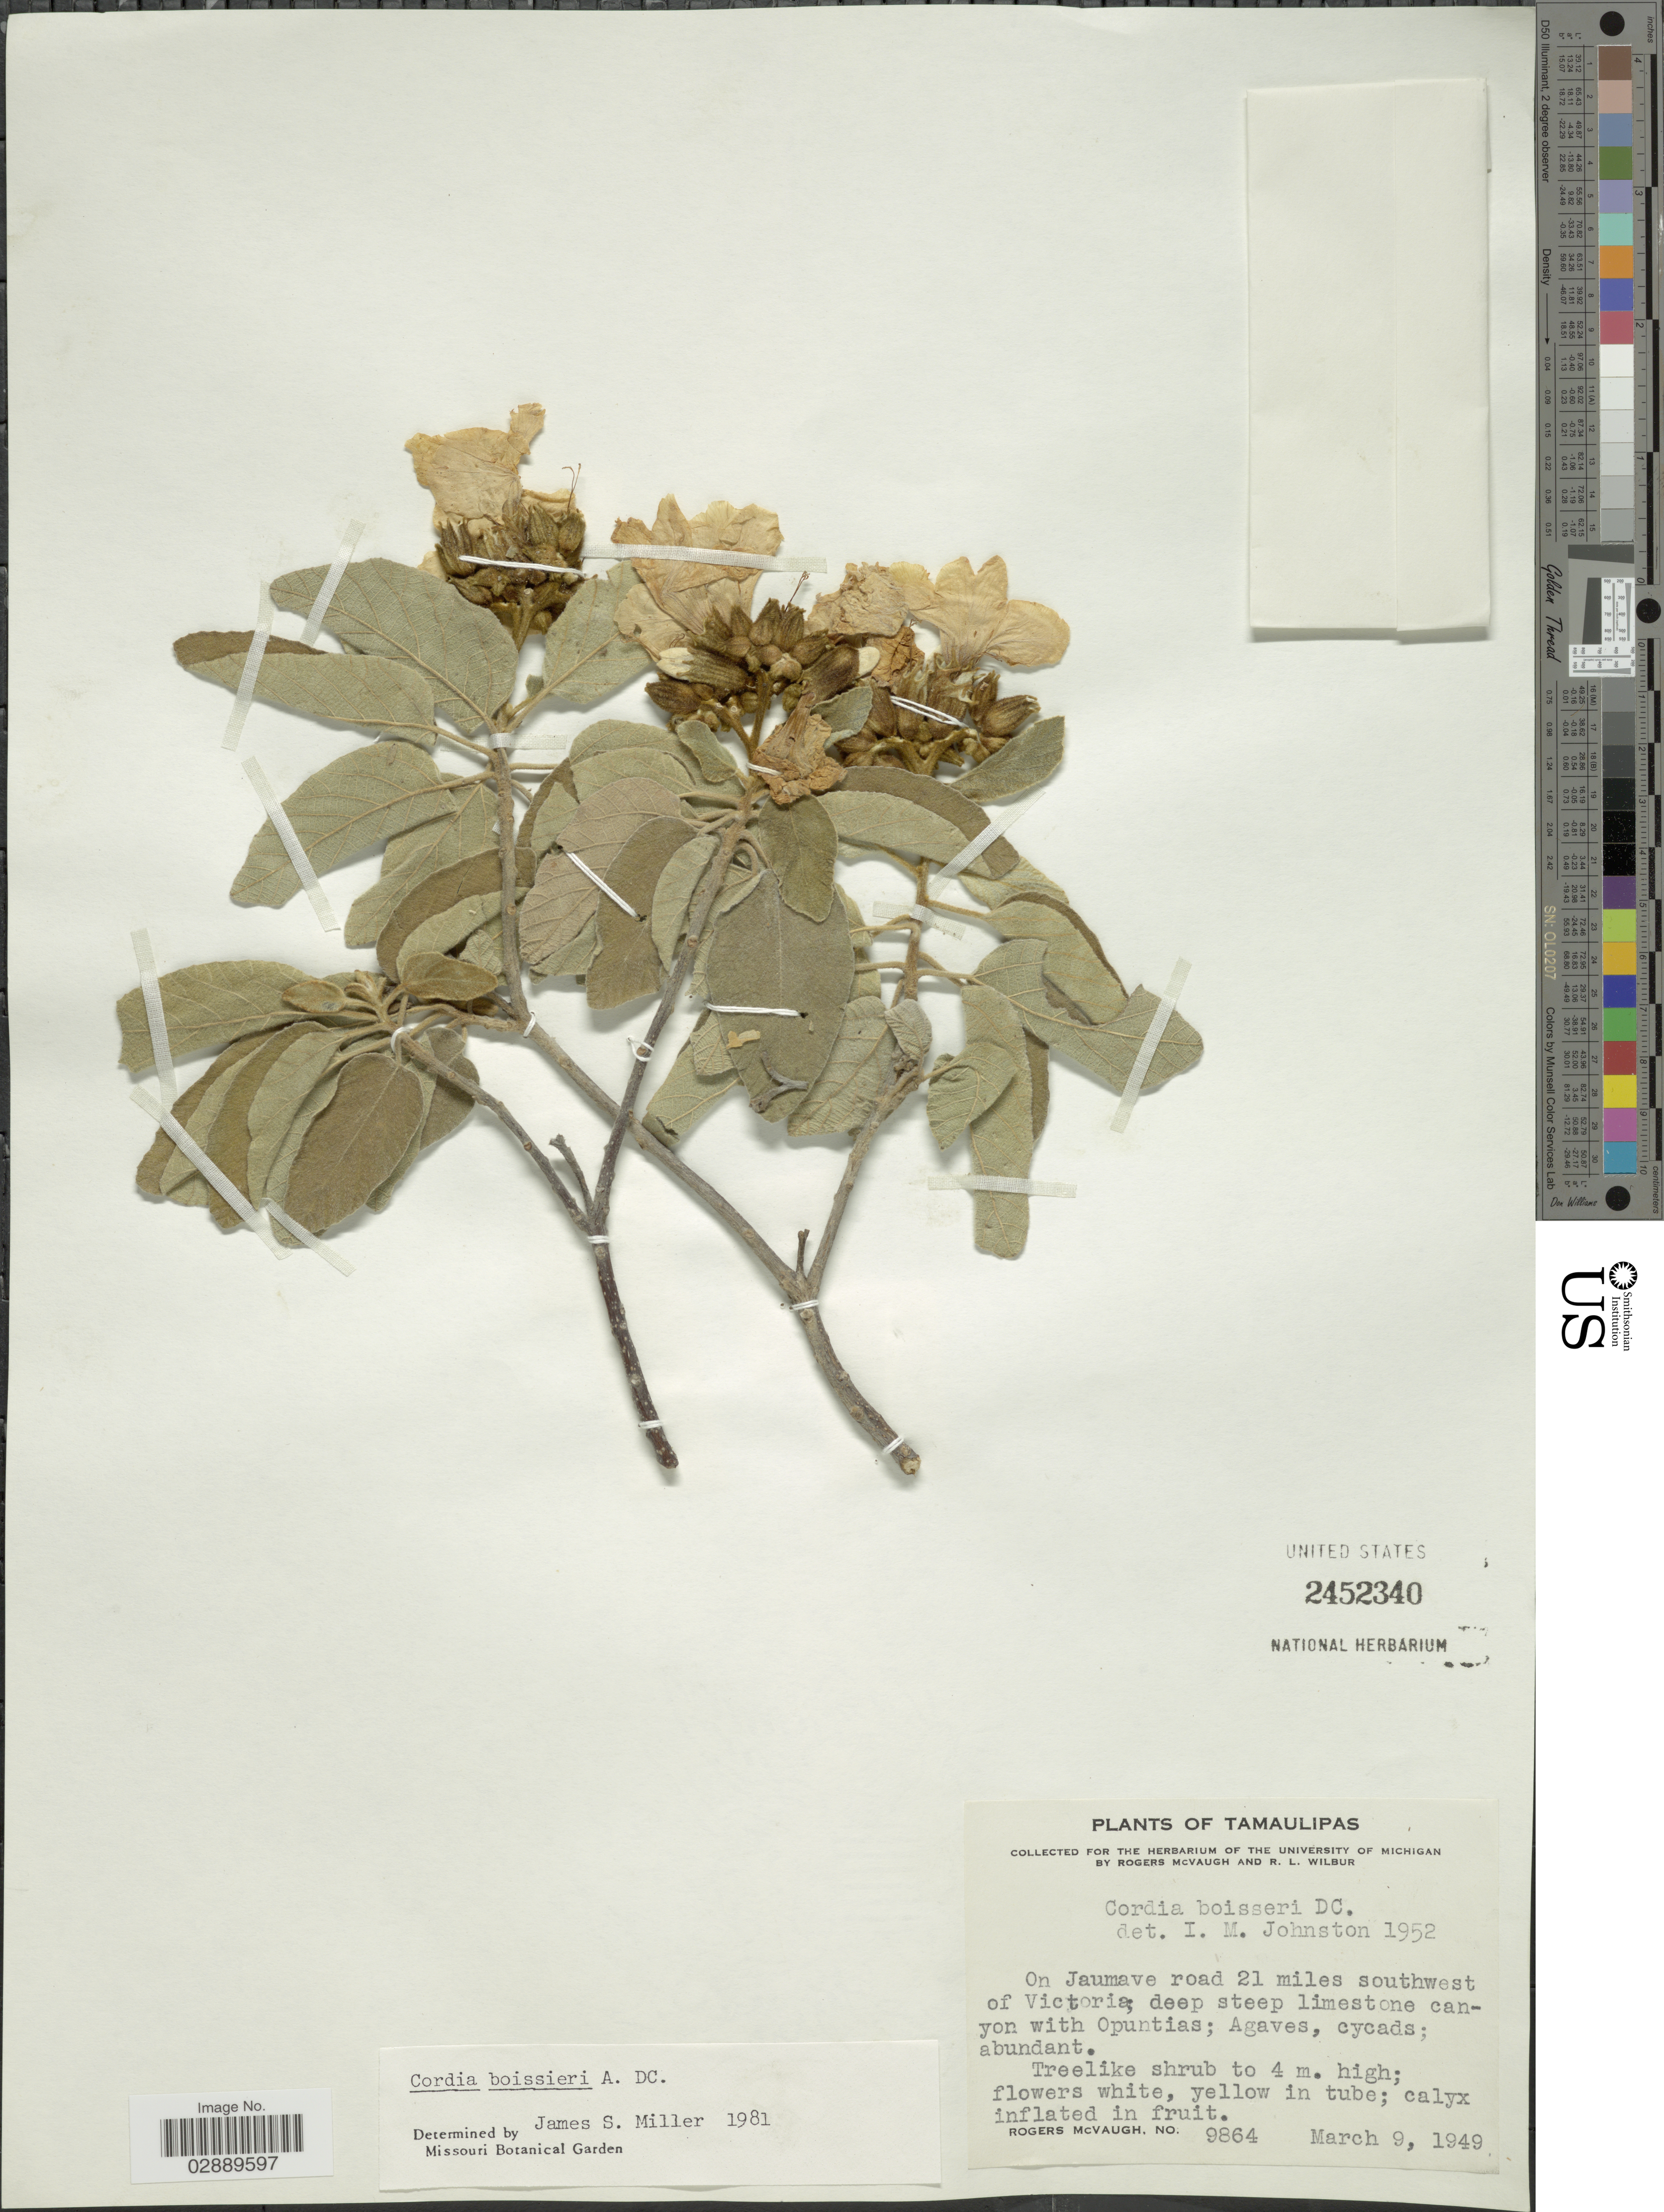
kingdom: Plantae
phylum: Tracheophyta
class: Magnoliopsida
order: Boraginales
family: Cordiaceae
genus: Cordia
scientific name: Cordia boissieri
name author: A. DC.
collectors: R. McVaugh & R. L. Wilbur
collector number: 9864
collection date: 1949-03-09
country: Mexico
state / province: Tamaulipas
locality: On Jaumave road 21 miles southwest of Victoria.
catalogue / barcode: US 2452340